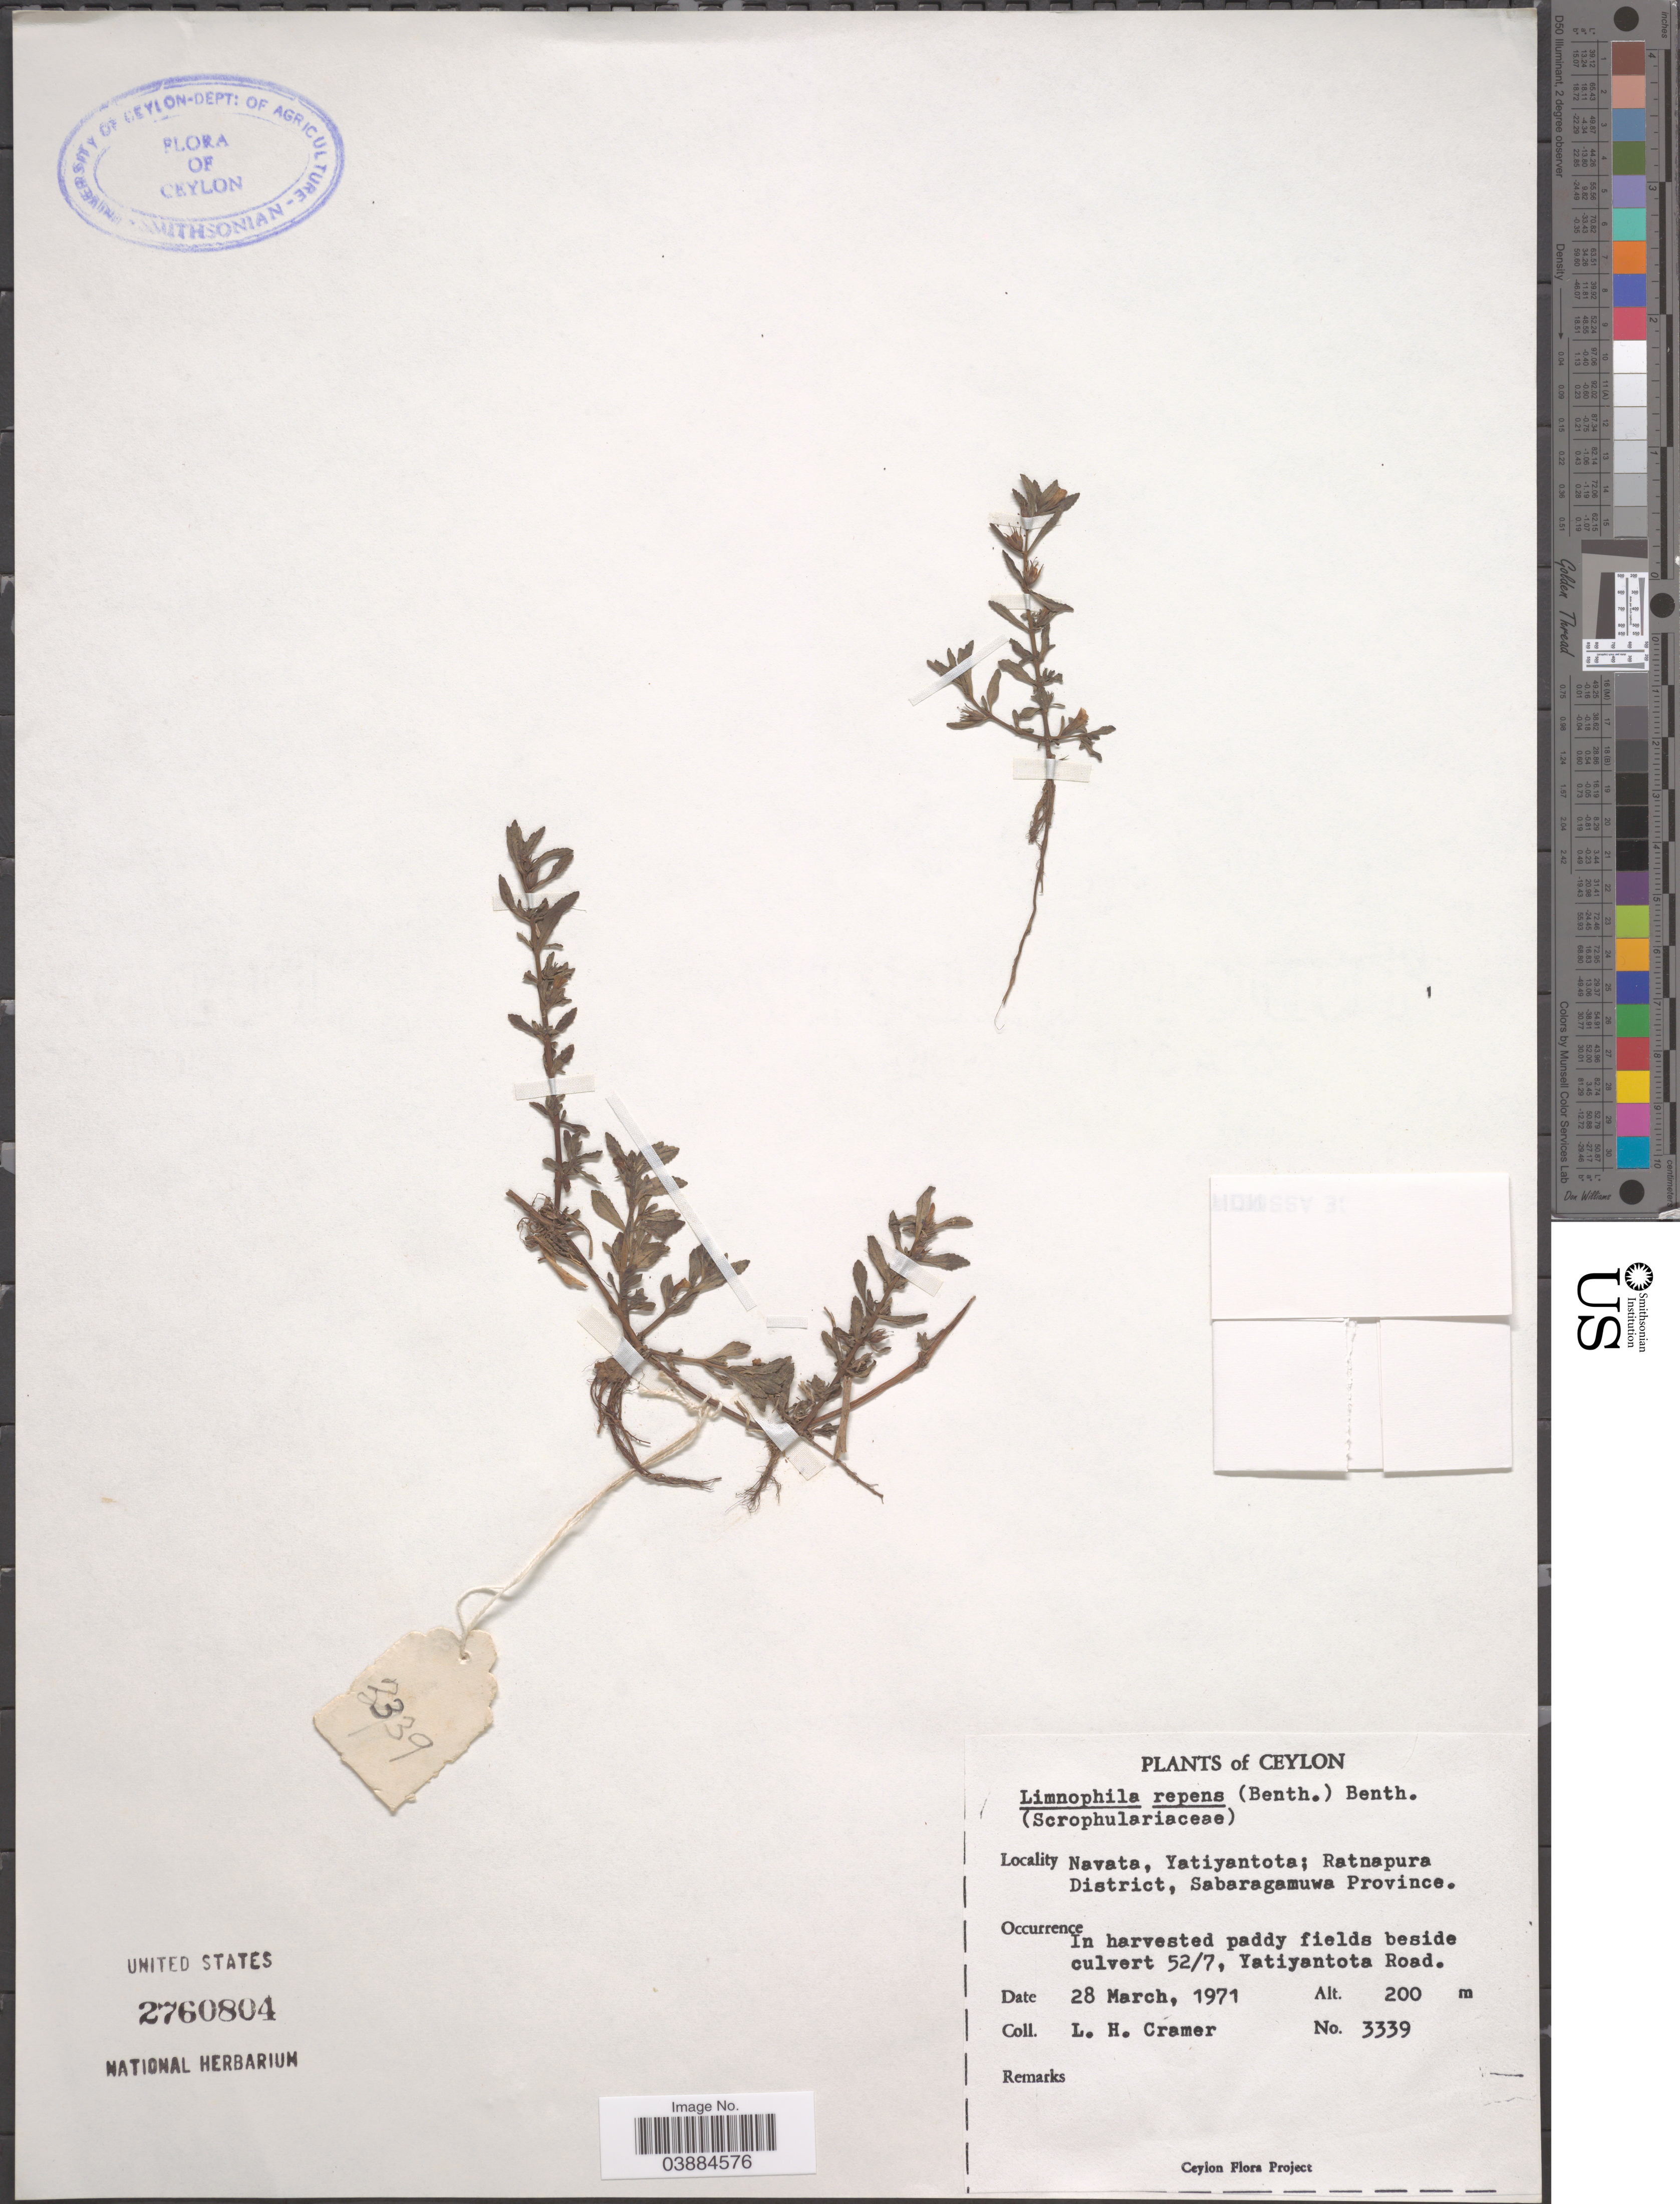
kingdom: Plantae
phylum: Tracheophyta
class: Magnoliopsida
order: Lamiales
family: Plantaginaceae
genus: Limnophila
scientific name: Limnophila repens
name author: (Benth.) Benth.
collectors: L. H. Cramer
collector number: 3339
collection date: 1971-03-28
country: Sri Lanka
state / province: Sabaragamuwa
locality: Ceylon. Navata, Yatiyantota; Ratnapura District. Beside culvert 52/7, Yatiyantota Road.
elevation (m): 200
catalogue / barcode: US 2760804